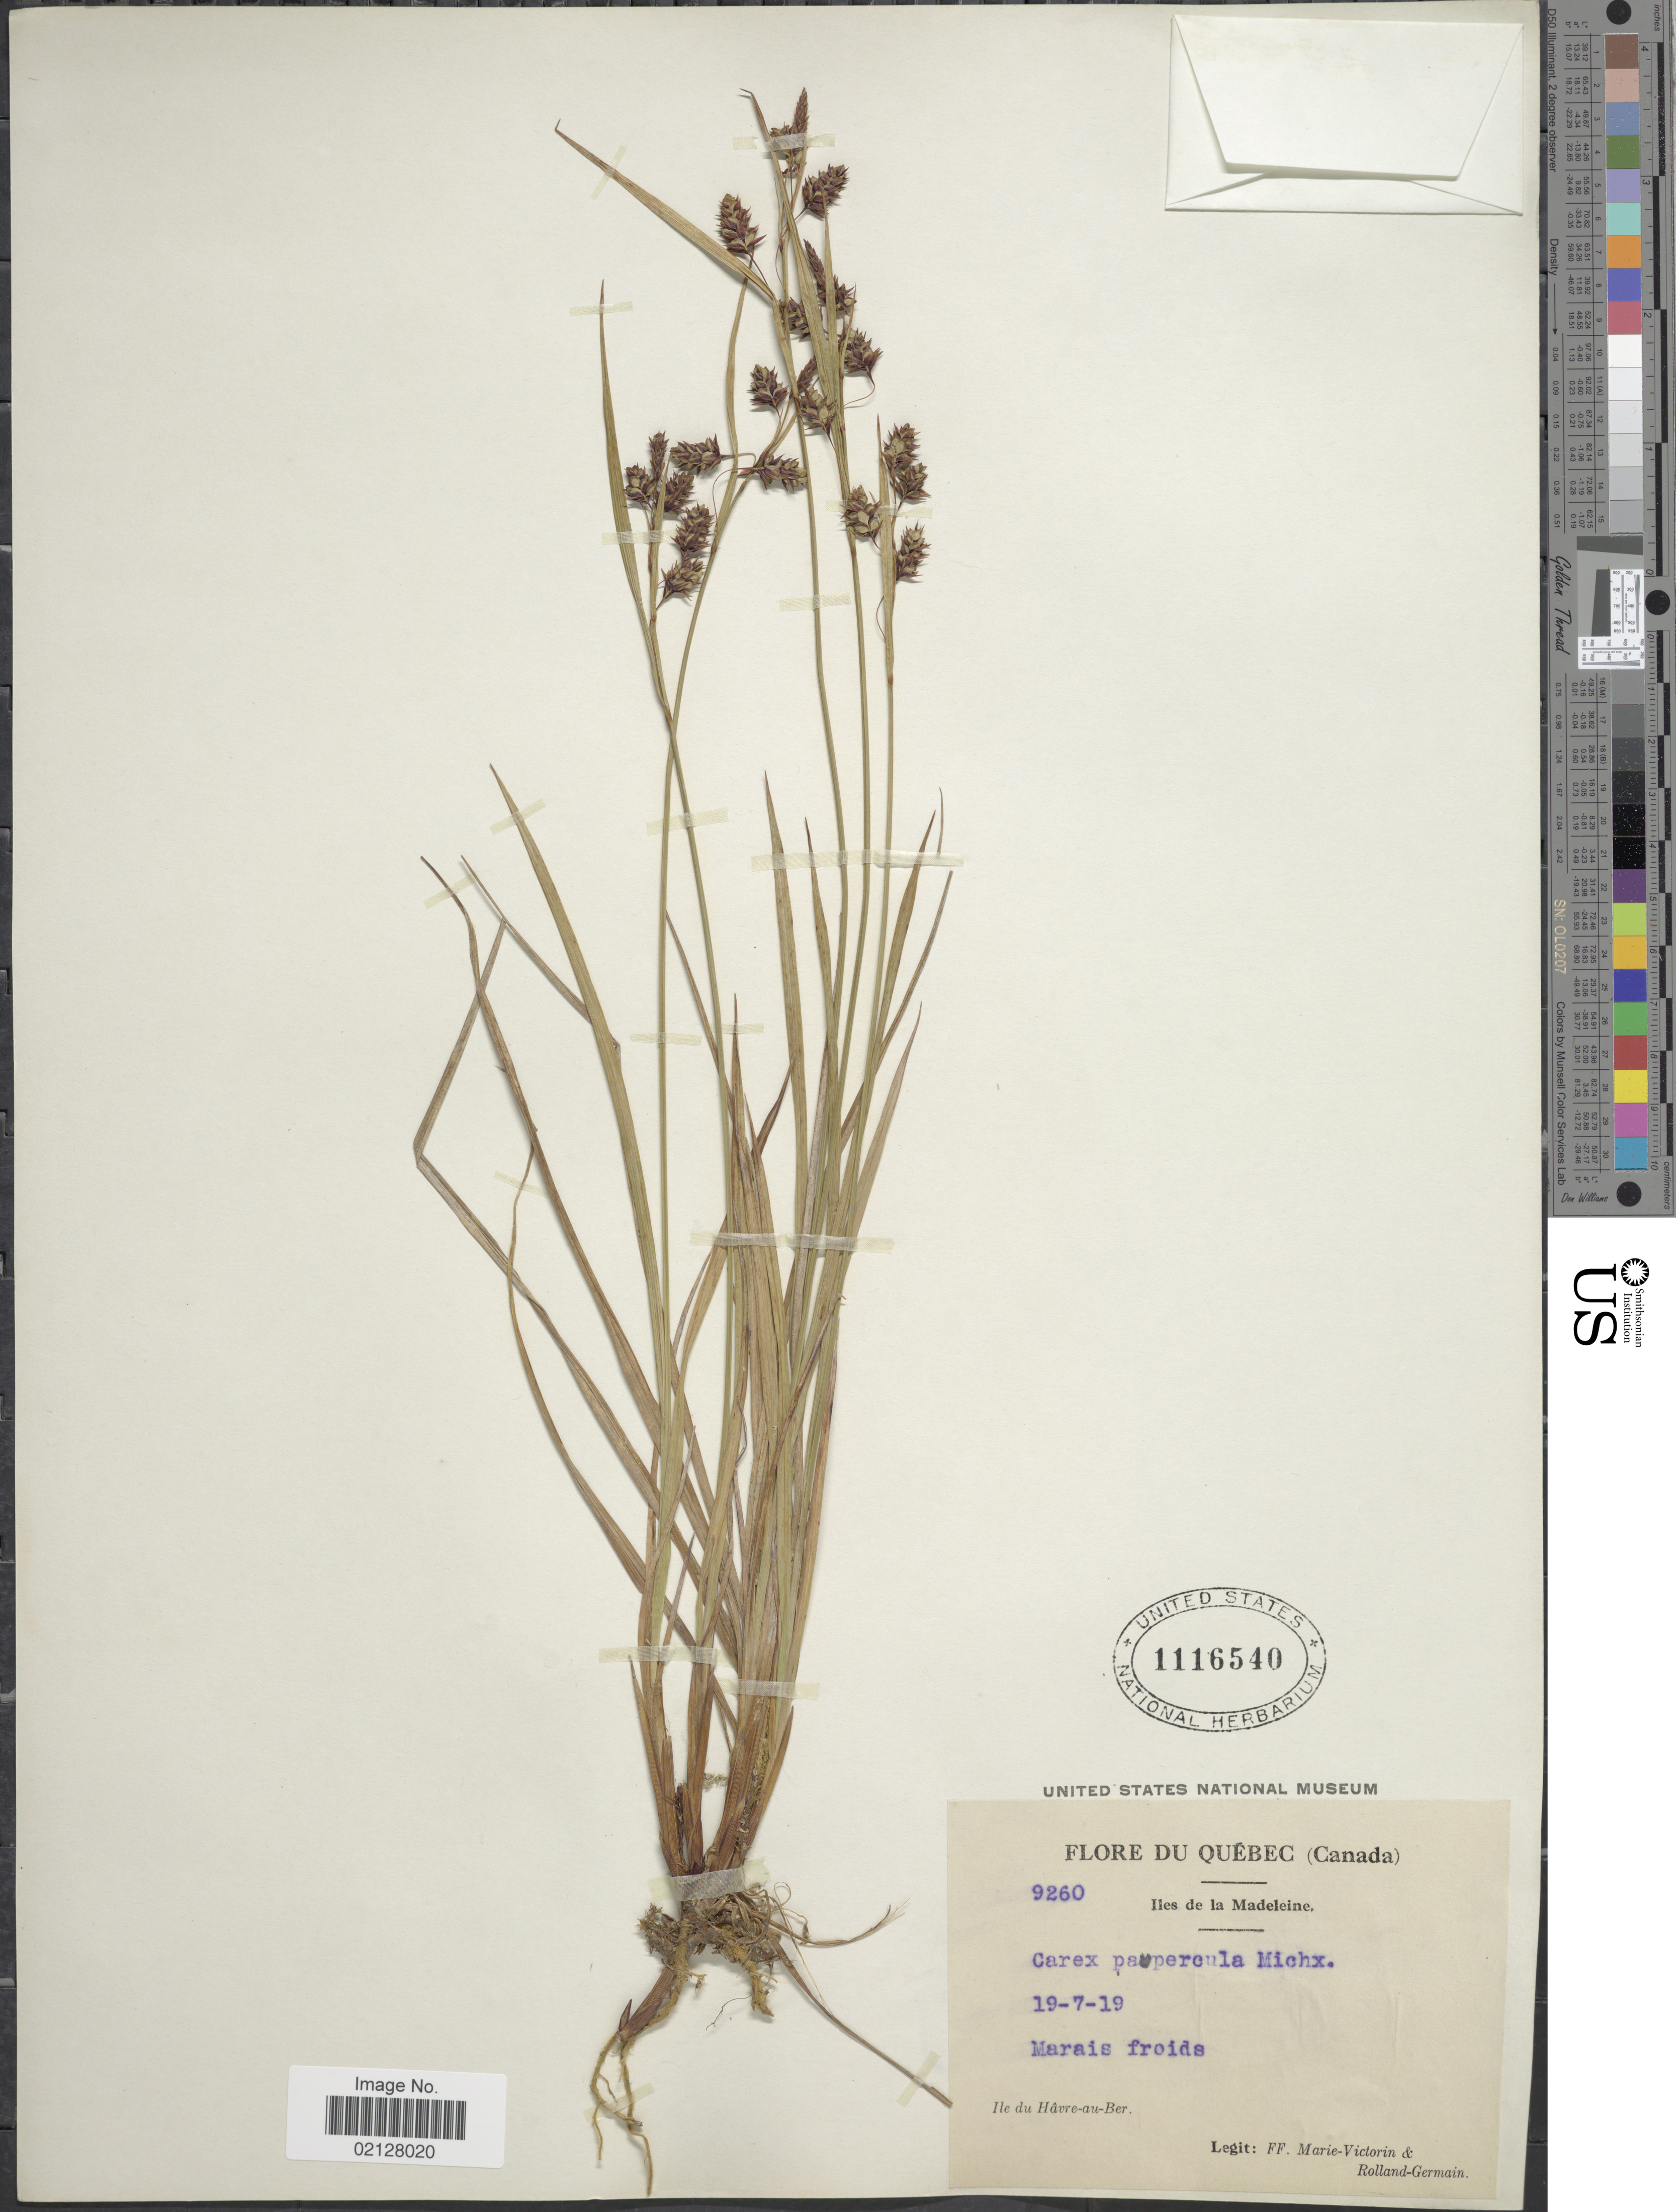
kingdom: Plantae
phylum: Tracheophyta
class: Liliopsida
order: Poales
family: Cyperaceae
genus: Carex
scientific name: Carex magellanica subsp. irrigua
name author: (Wahlenb.) Hiitonen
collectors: F. Marie-Victorin & Rolland-Germain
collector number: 9260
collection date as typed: Transcribed d/m/y: 19/7/19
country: Canada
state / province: Quebec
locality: Iles de la Madeleine. Marais froids. Ile du Havre-au-Ber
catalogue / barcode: US 1116540